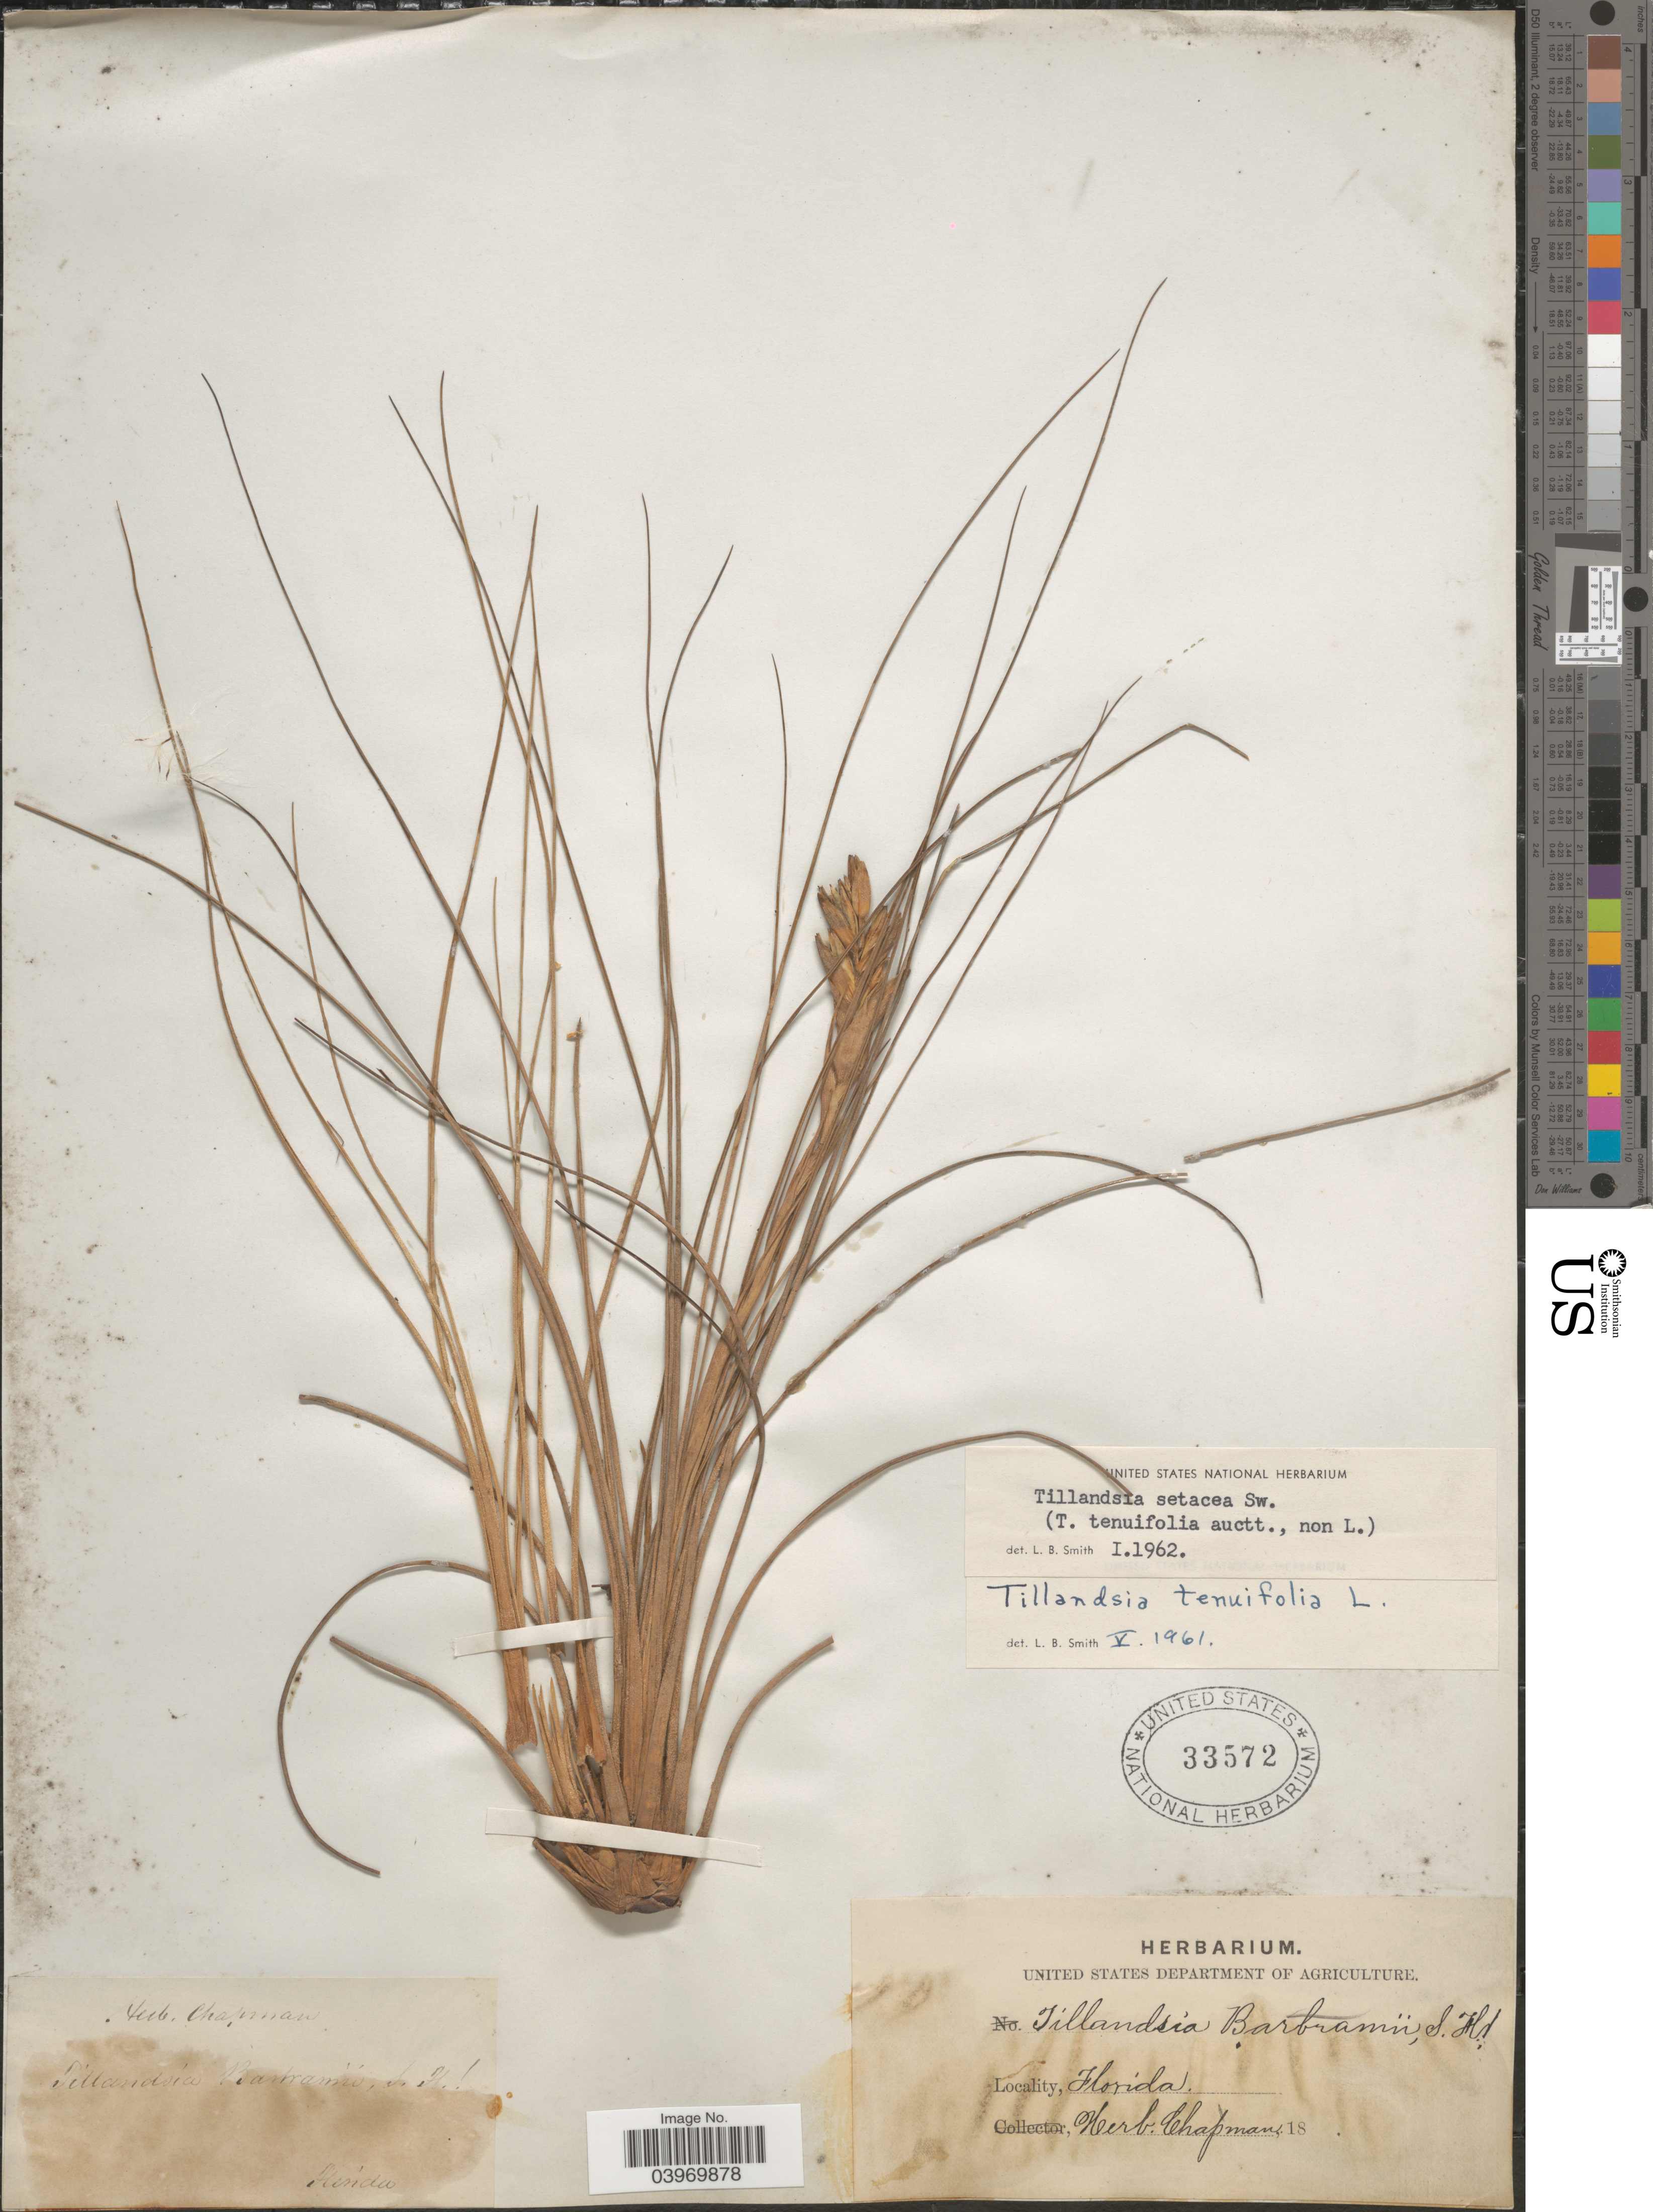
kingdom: Plantae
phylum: Tracheophyta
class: Liliopsida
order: Poales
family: Bromeliaceae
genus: Tillandsia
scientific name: Tillandsia setacea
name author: Sw.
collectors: ex herb. Chapman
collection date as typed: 18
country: United States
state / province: Florida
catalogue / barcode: US 33572